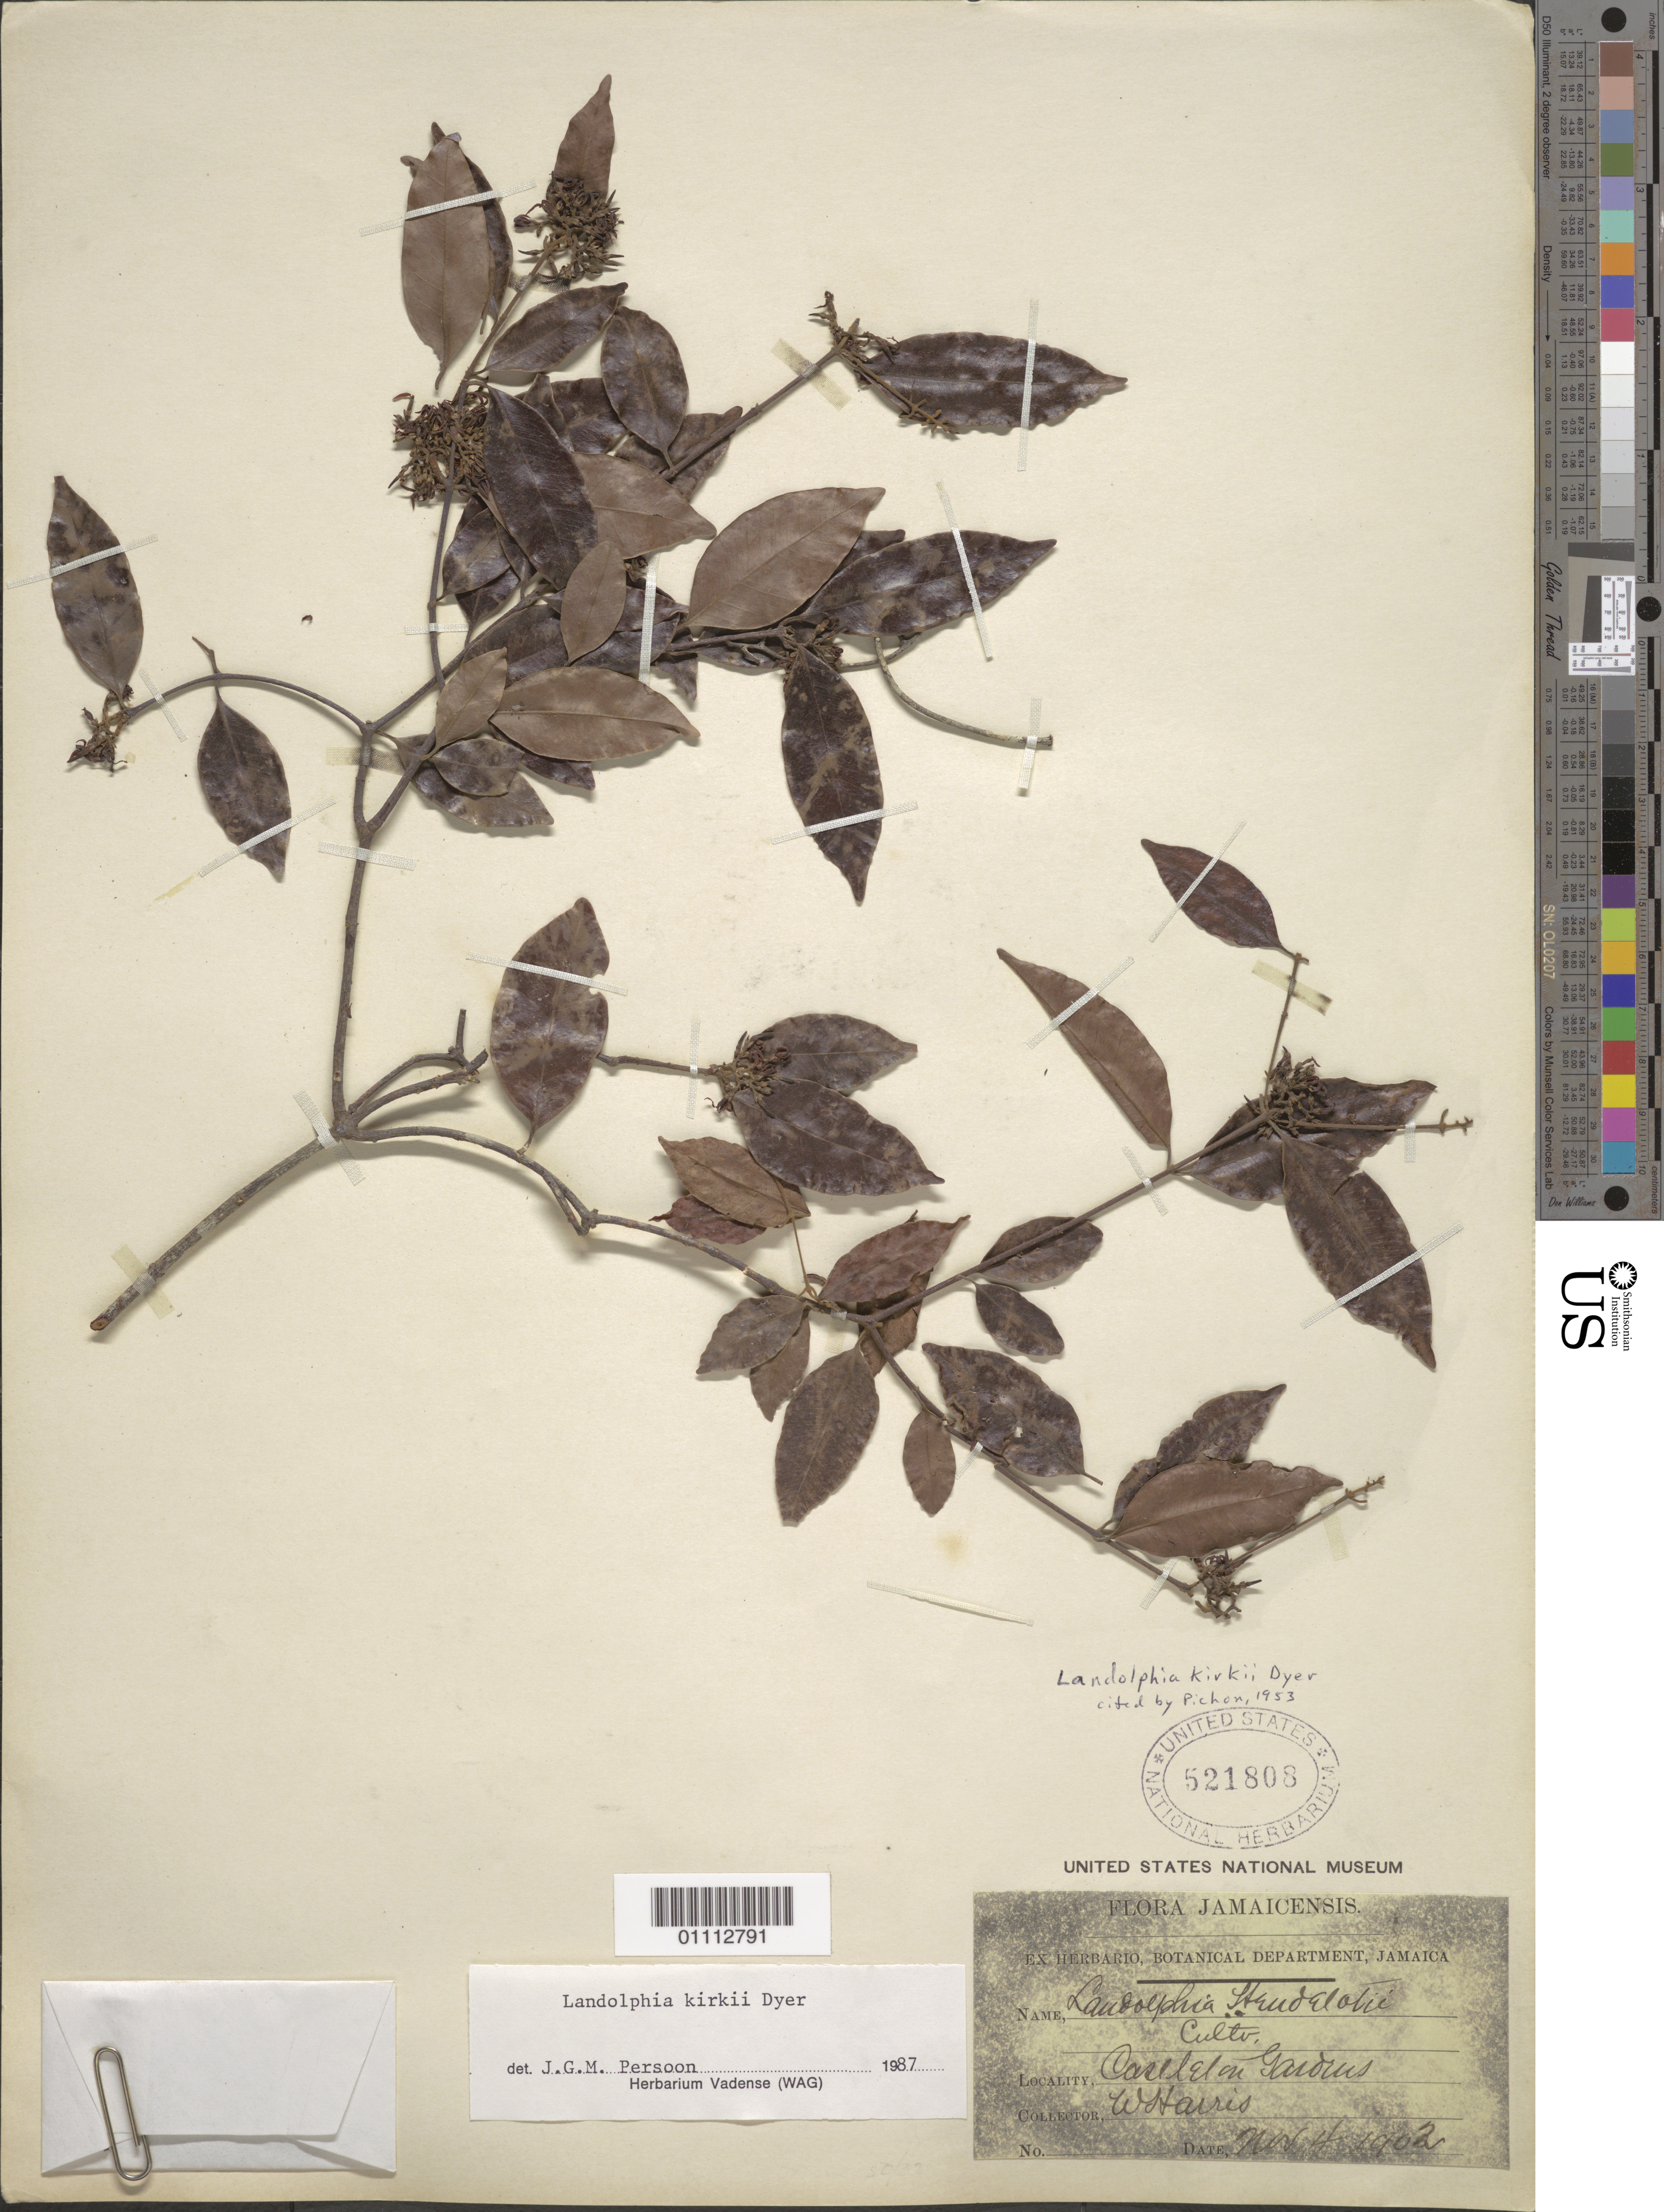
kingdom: Plantae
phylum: Tracheophyta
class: Magnoliopsida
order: Gentianales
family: Apocynaceae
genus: Landolphia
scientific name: Landolphia kirkii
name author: Dyer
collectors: W. Harris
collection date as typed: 04 Nov 1902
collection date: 1902-11-04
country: Jamaica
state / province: Saint Mary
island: Jamaica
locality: Castleton Gardens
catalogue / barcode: US 521808